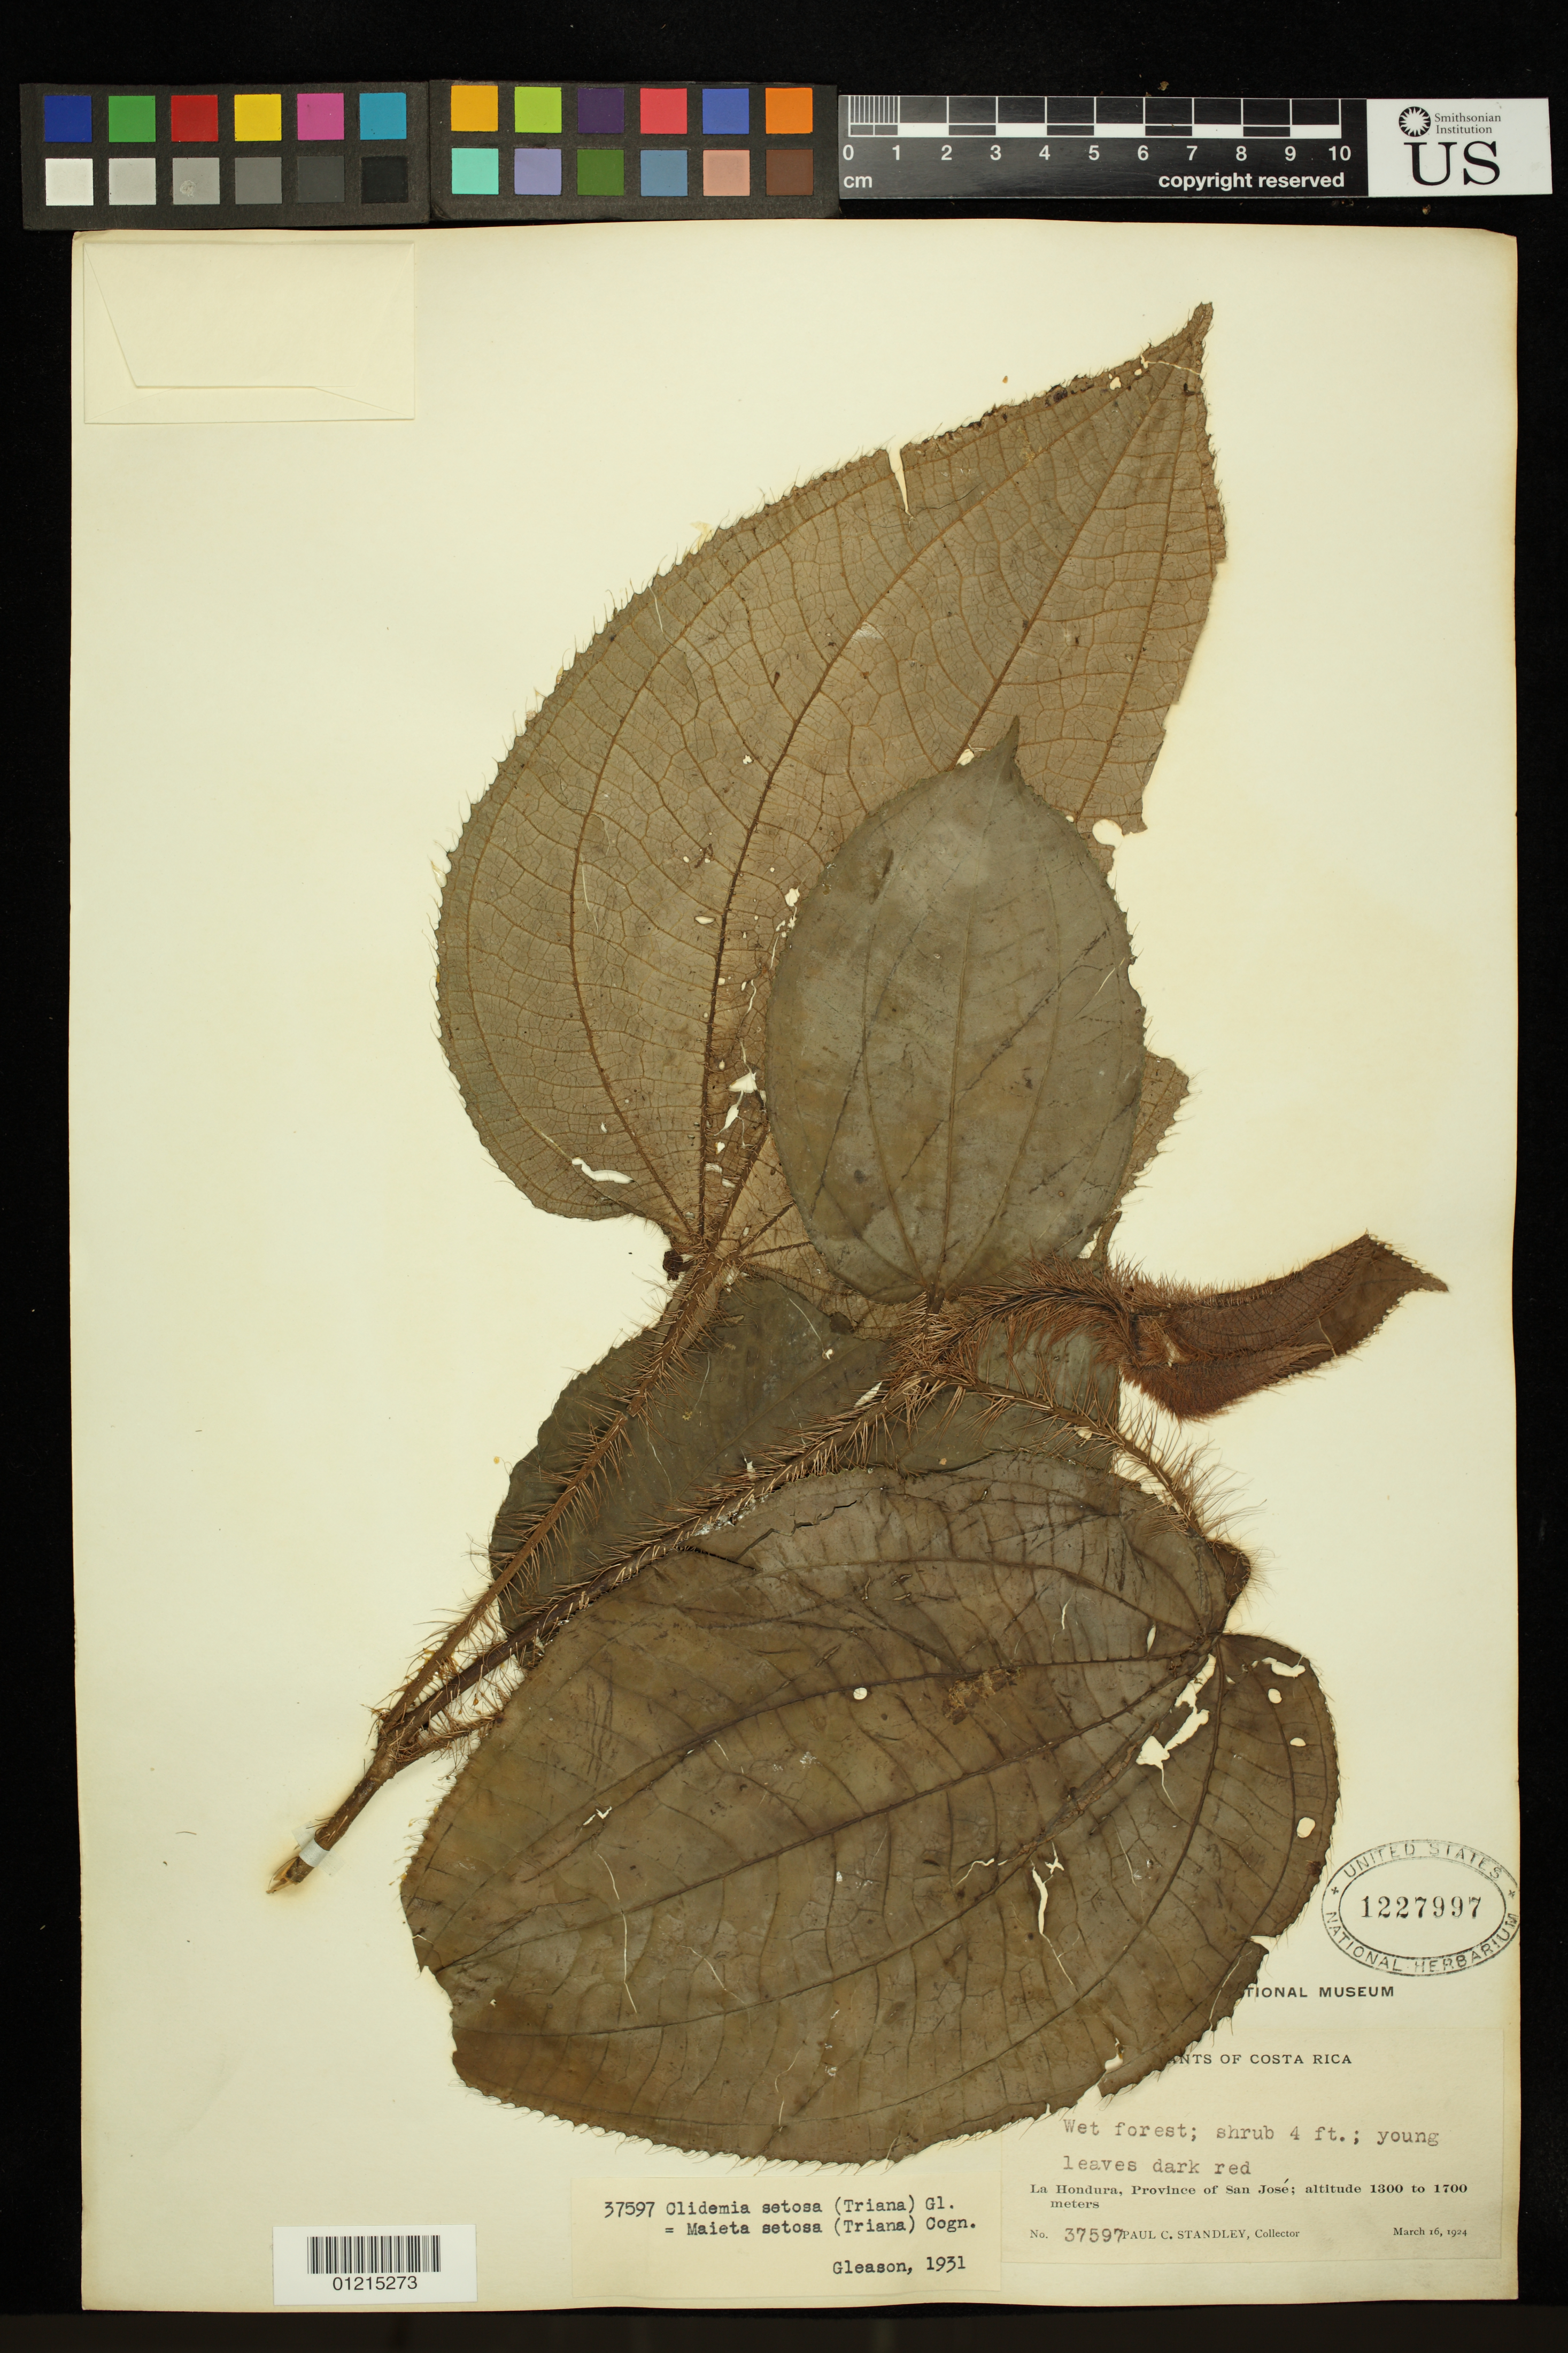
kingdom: Plantae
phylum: Tracheophyta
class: Magnoliopsida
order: Myrtales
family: Melastomataceae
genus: Clidemia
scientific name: Clidemia setosa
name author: (Triana) Gleason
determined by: Gleason, H. A.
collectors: P. C. Standley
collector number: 37597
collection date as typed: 16 Mar 1924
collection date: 1924-03-16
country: Costa Rica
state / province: San José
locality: La Hondura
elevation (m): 1300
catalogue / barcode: US 1227997